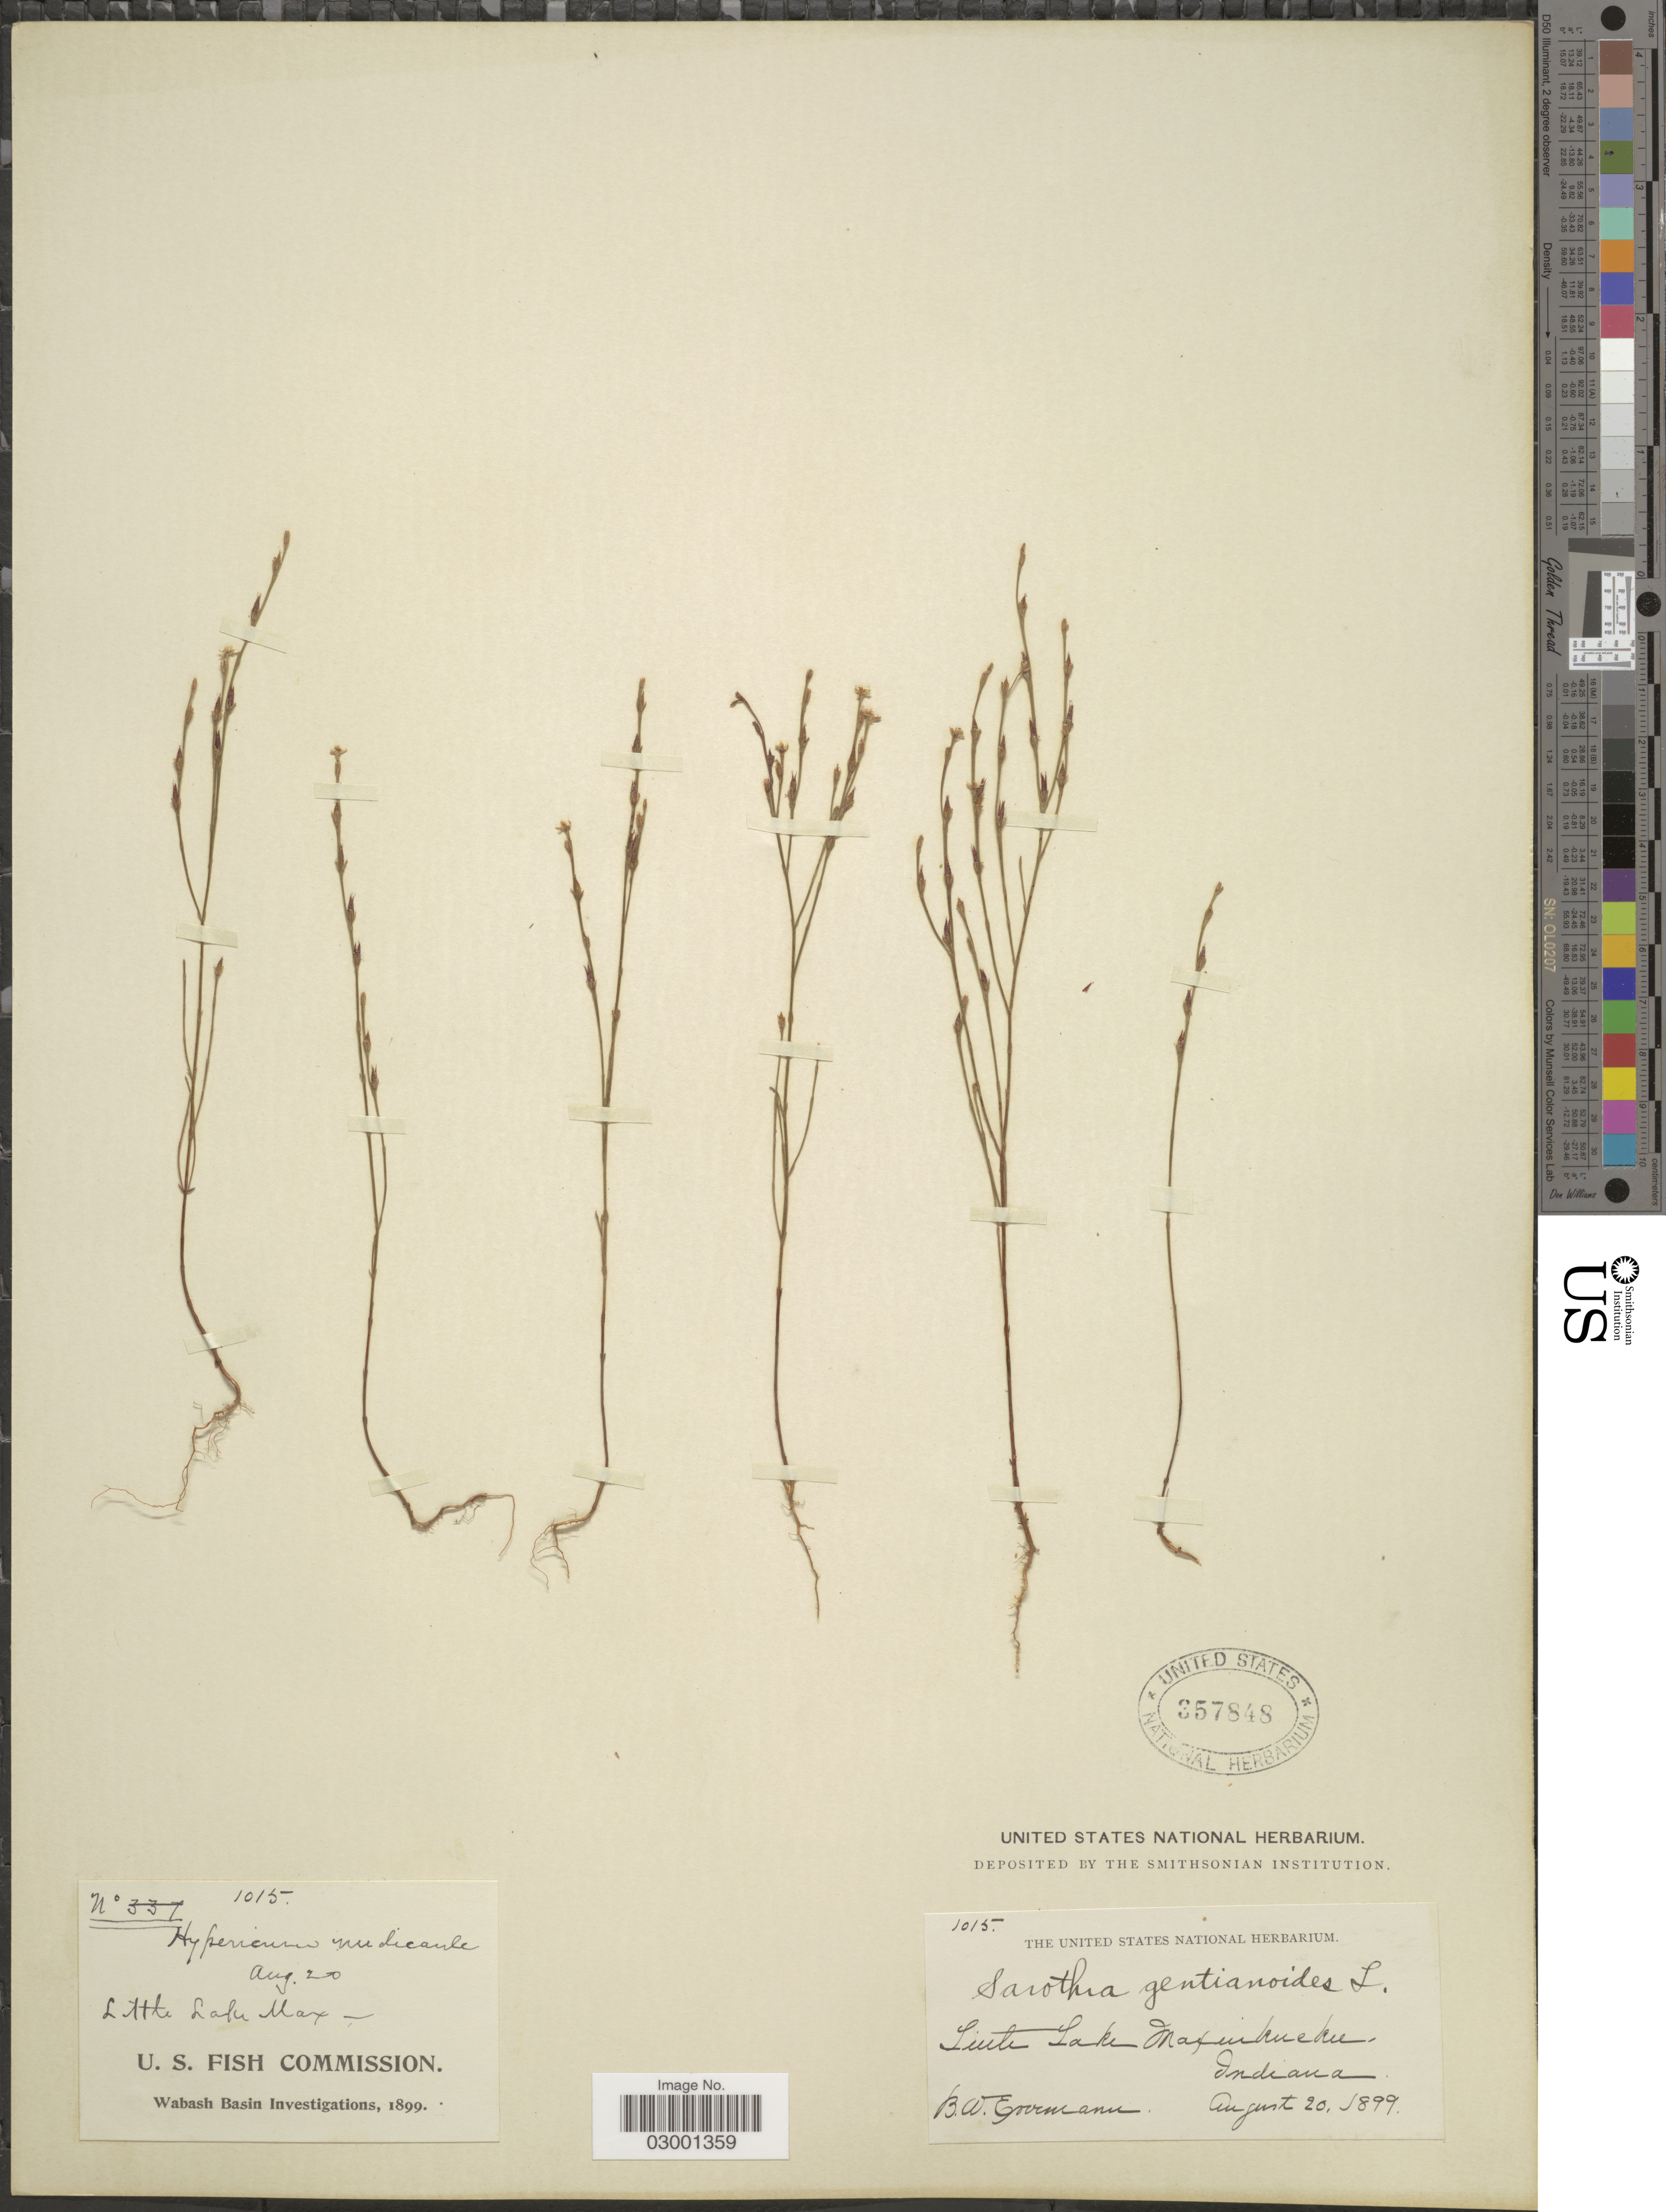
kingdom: Plantae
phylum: Tracheophyta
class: Magnoliopsida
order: Malpighiales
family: Hypericaceae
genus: Hypericum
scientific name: Hypericum gentianoides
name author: (L.) Britton, Stearns & Poggenb.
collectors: B. W. Evermann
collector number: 1015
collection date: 1899-08-20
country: United States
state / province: Indiana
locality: Little Lake Maxinkuckee.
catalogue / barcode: US 357848